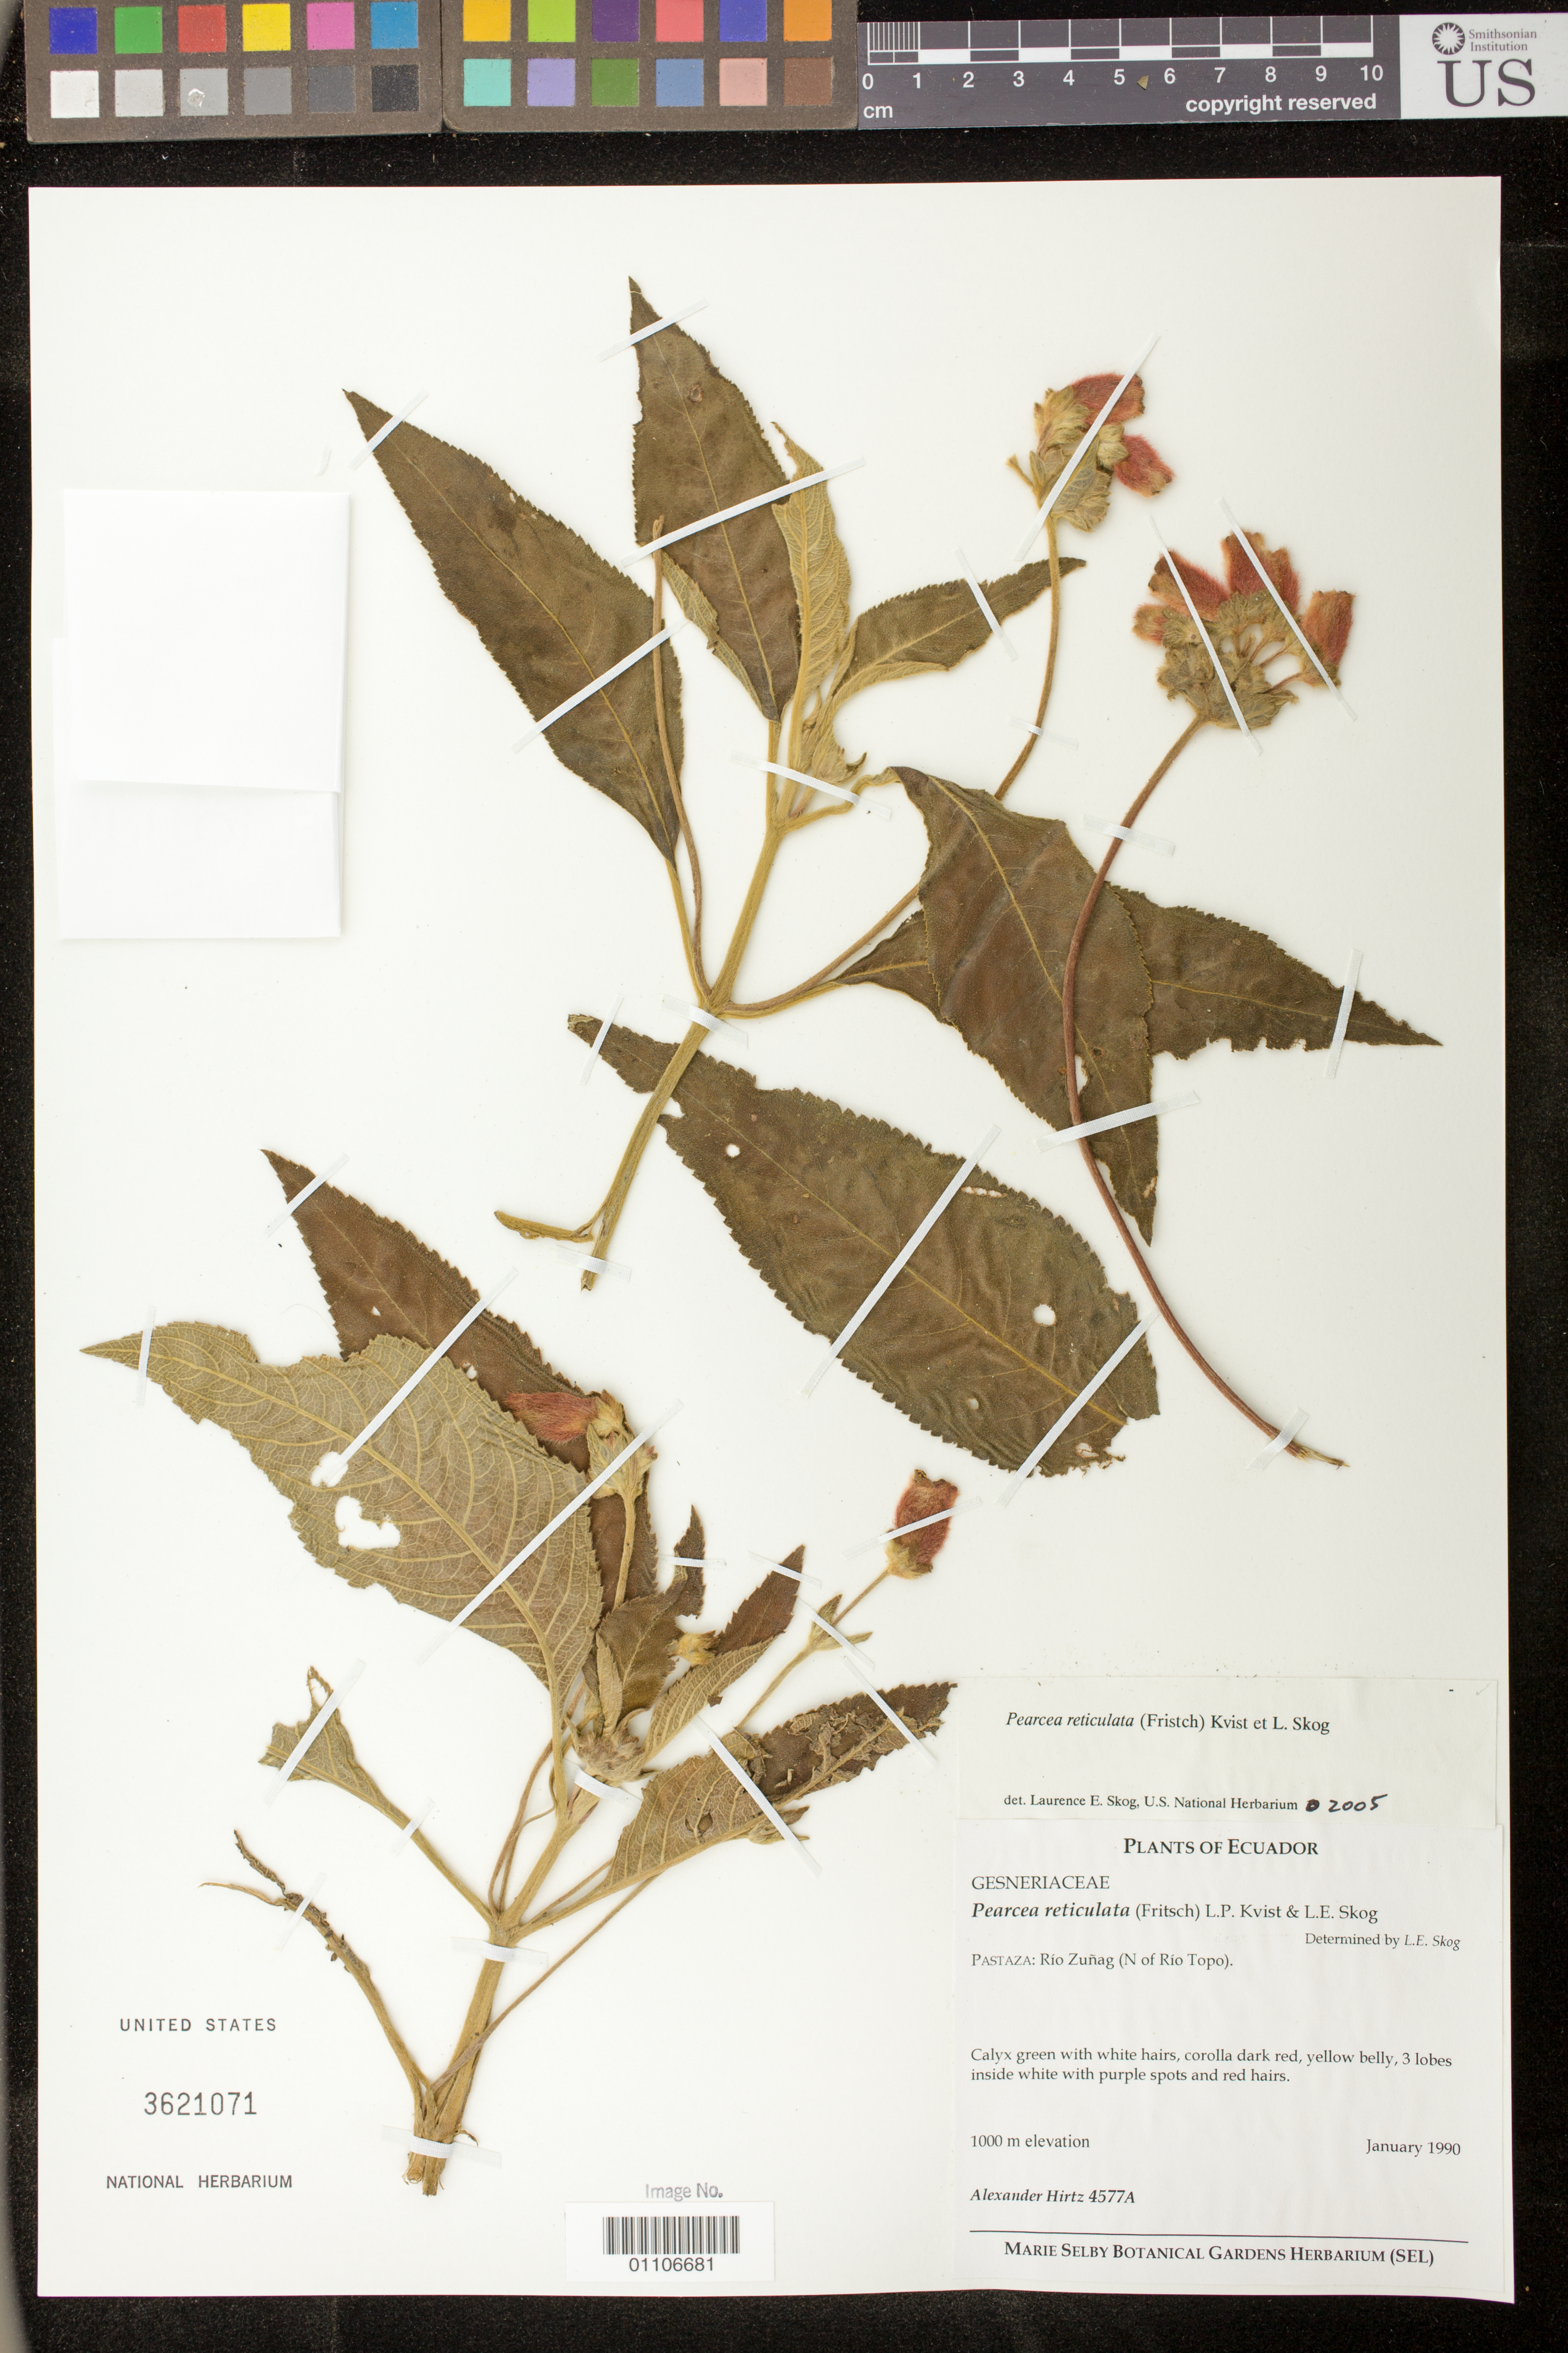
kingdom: Plantae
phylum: Tracheophyta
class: Magnoliopsida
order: Lamiales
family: Gesneriaceae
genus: Pearcea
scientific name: Pearcea reticulata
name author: (Fritsch) L.P. Kvist & L.E. Skog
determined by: Skog, Laurence E.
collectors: A. Hirtz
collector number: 4577 A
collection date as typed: Jan 1990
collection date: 1990-01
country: Ecuador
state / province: Pastaza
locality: Rio Zunag (N of Rio Topo)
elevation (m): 1000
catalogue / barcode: US 3621071